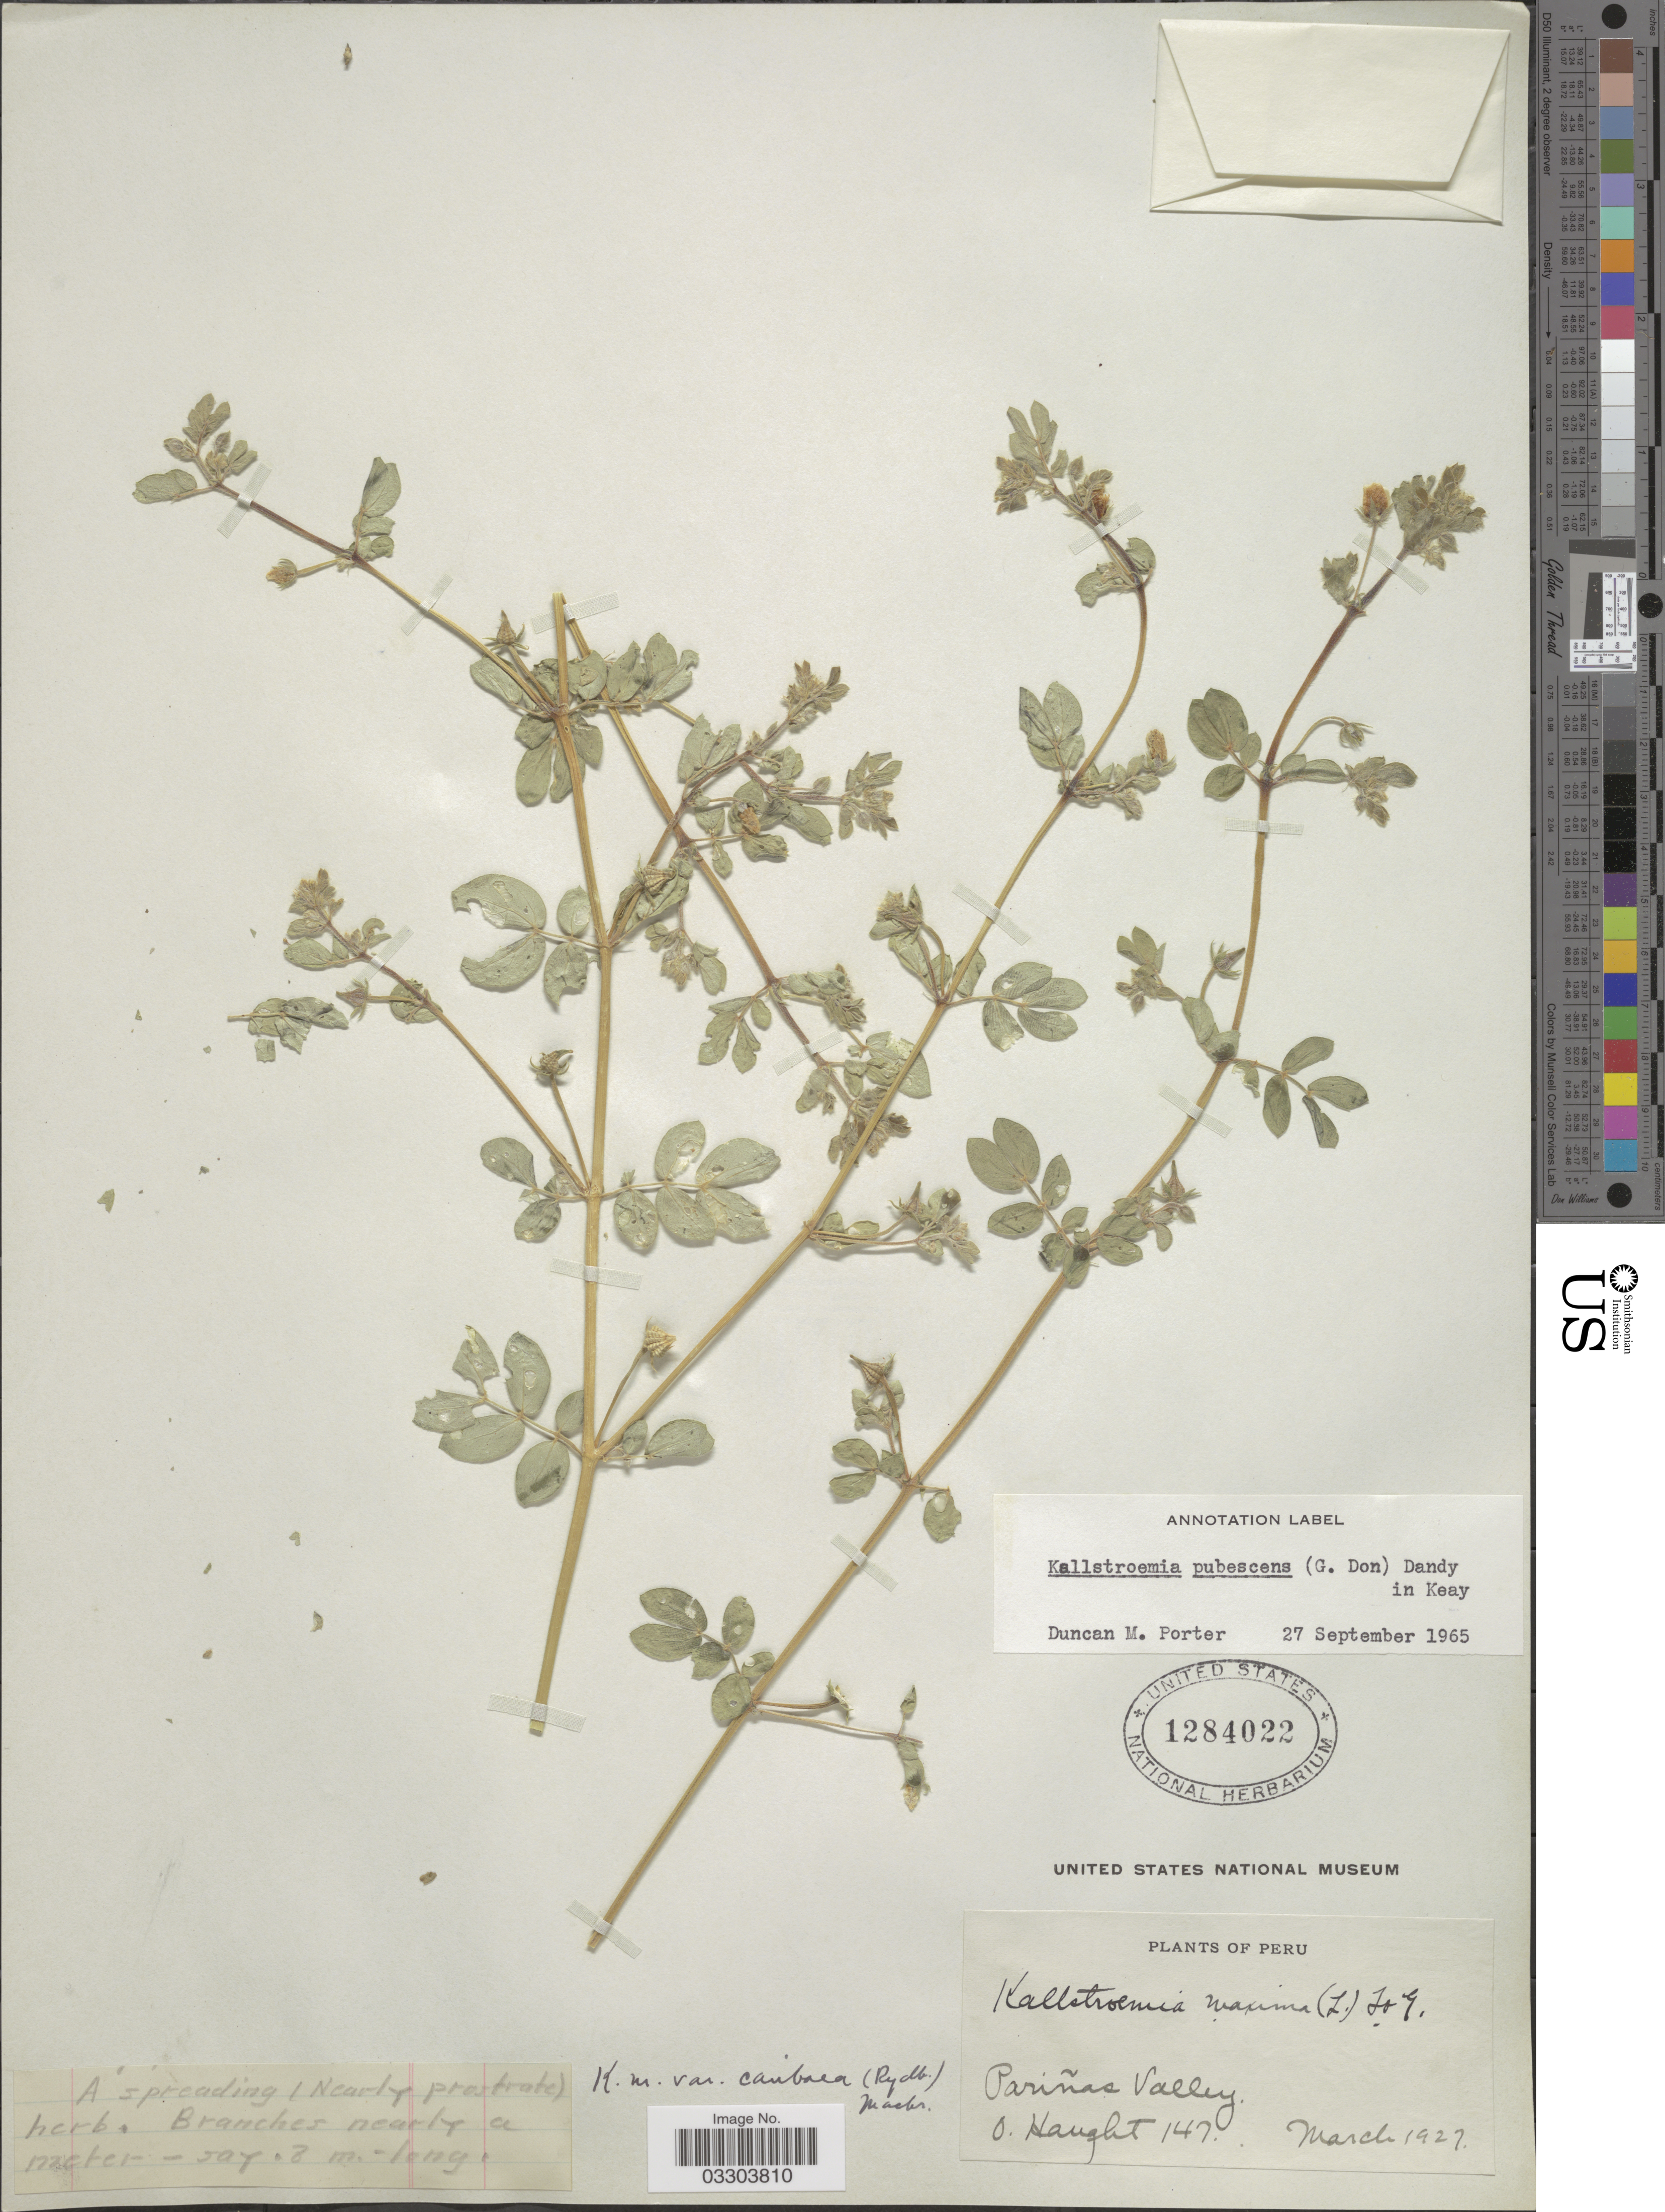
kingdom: Plantae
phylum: Tracheophyta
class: Magnoliopsida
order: Zygophyllales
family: Zygophyllaceae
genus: Kallstroemia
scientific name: Kallstroemia pubescens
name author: (G. Don) Dandy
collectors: O. Haught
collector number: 147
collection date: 1927-03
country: Peru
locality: Pariñas Valley.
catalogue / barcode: US 1284022